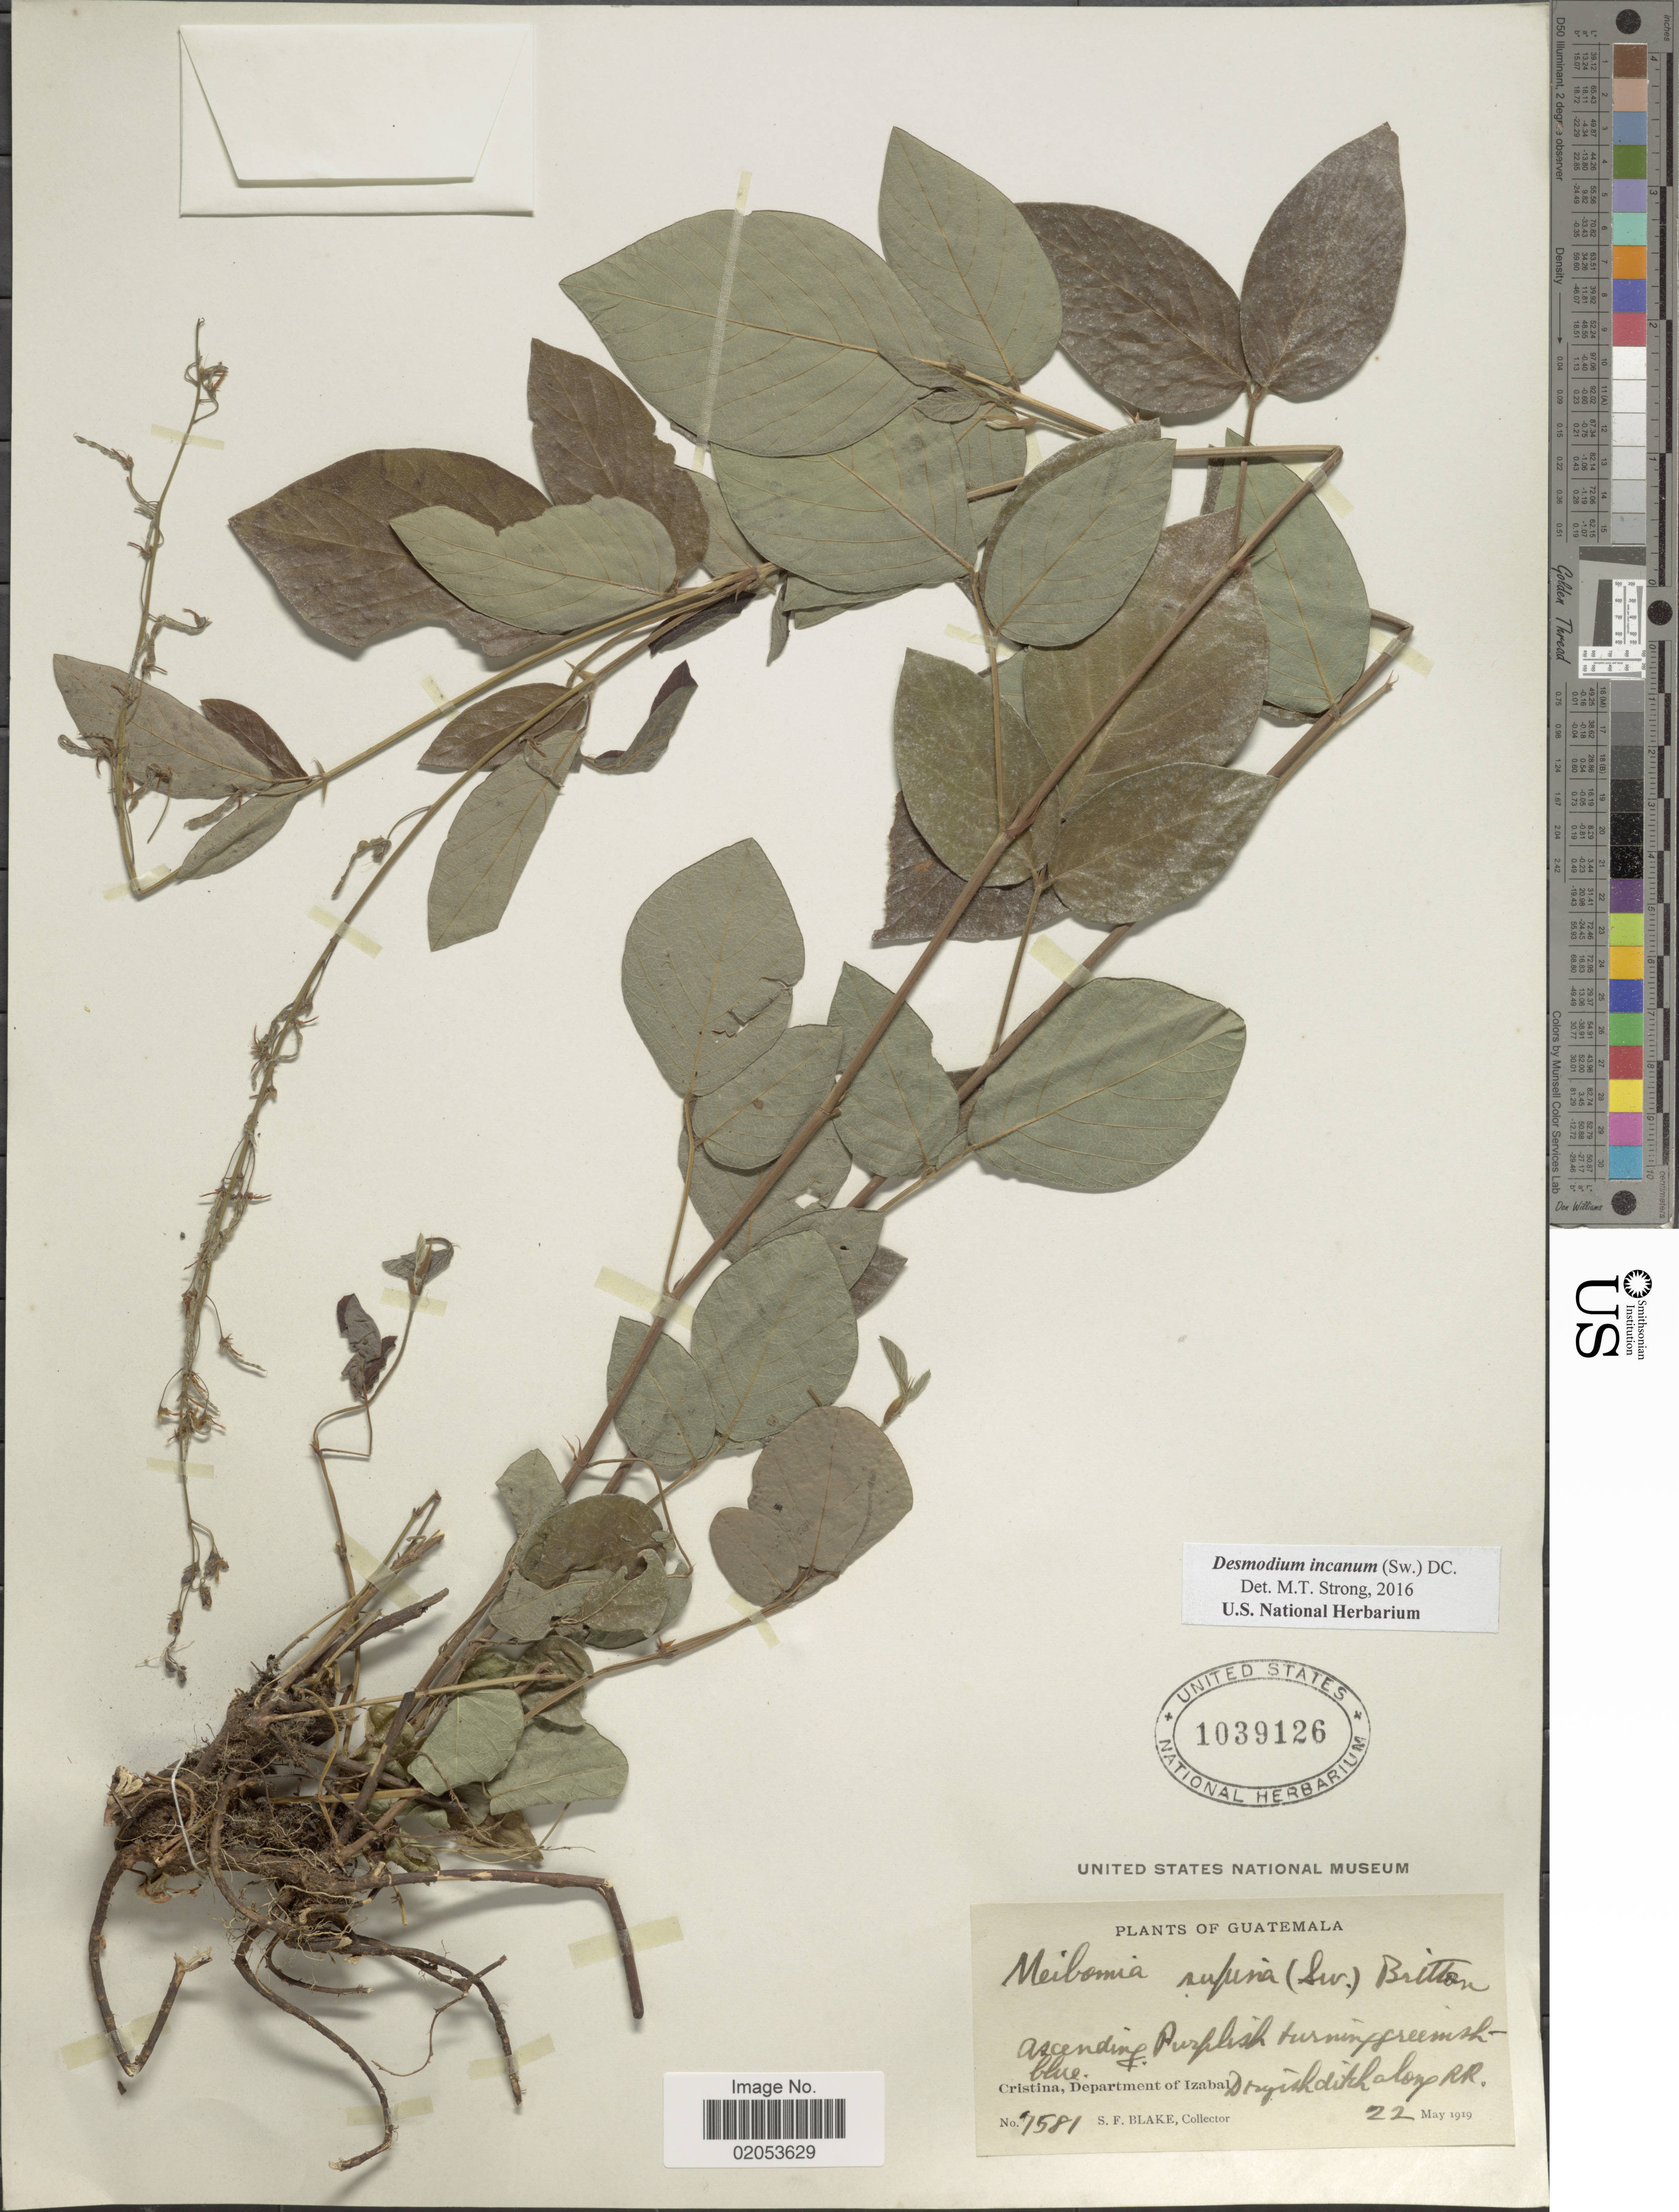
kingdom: Plantae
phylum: Tracheophyta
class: Magnoliopsida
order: Fabales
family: Fabaceae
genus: Desmodium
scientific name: Desmodium incanum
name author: (Sw.) DC.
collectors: S. Blake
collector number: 7581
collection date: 1919-05-22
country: Guatemala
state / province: Izabal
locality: Cristina, dryish ditch along RR.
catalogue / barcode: US 1039126